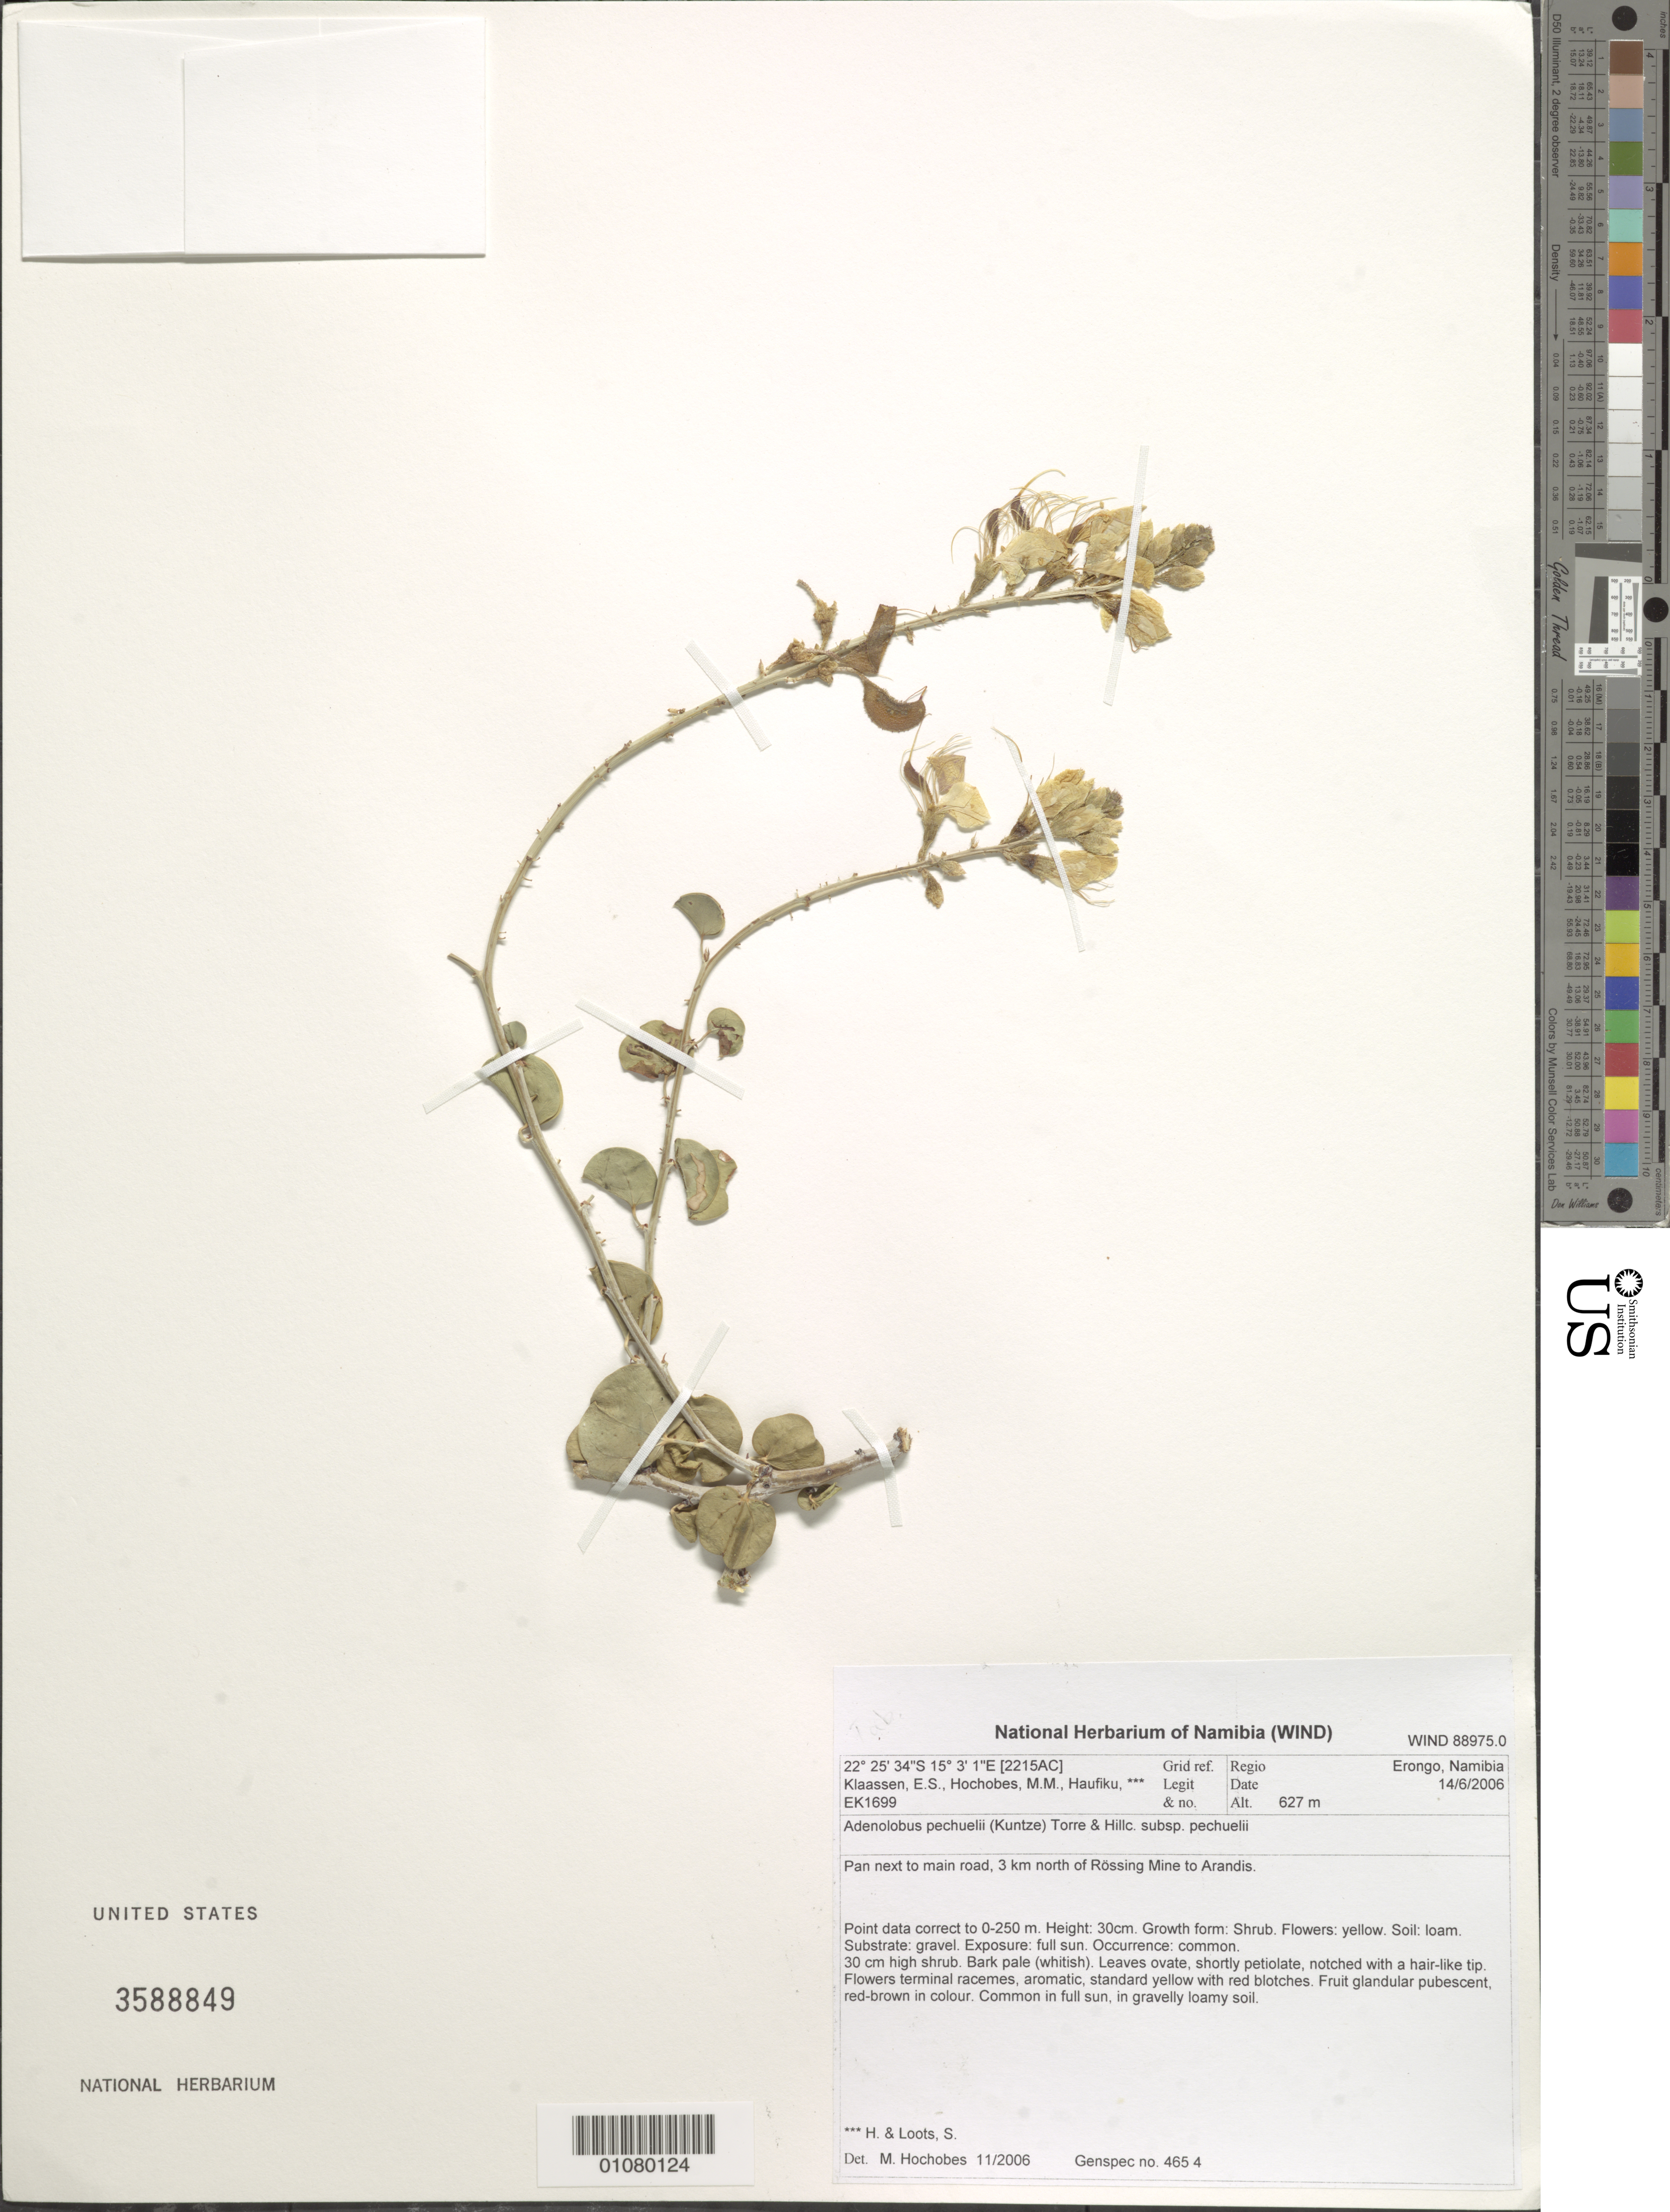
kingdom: Plantae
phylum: Tracheophyta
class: Magnoliopsida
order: Fabales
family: Fabaceae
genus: Adenolobus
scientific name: Adenolobus pechuelii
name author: (Kuntze) Torre & Hillc.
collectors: E. S. Klaassen, M. Hochobes, H. Haufiku & S. Loots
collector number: EK 1699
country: Namibia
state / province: Erongo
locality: Pan next to main road, N of Rossing Mine to Arandis.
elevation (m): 627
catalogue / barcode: US 3588849